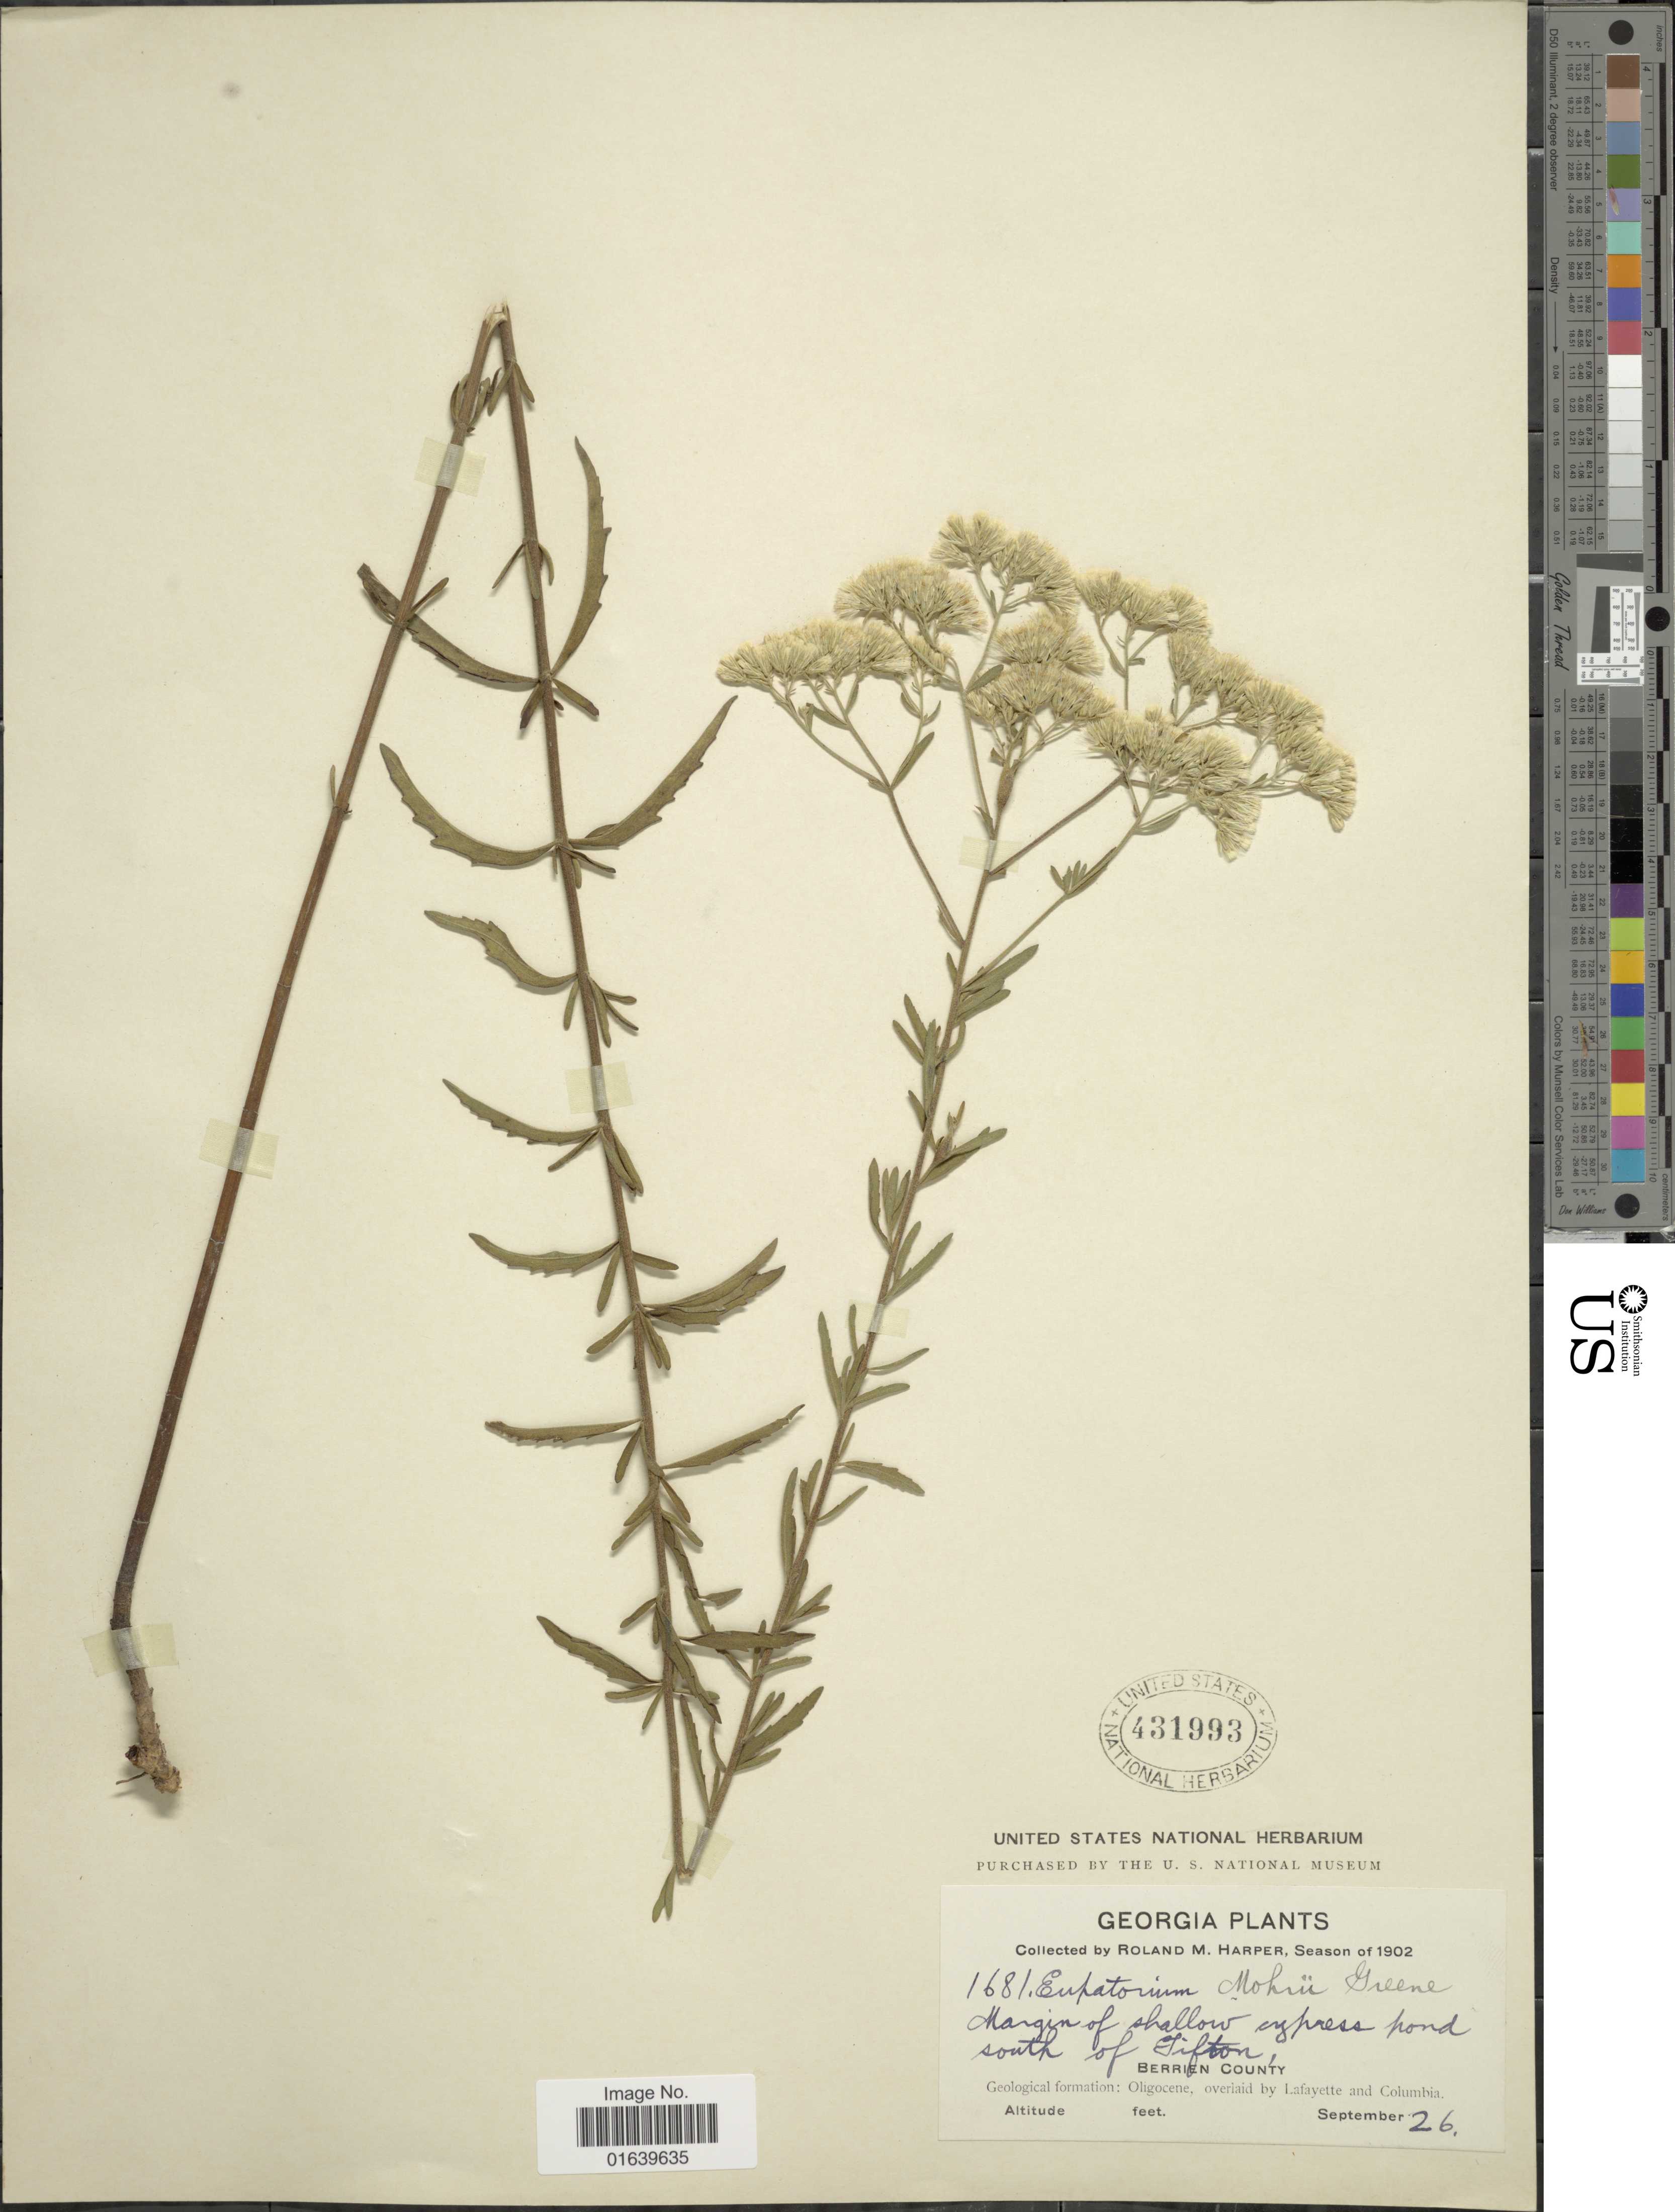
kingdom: Plantae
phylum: Tracheophyta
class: Magnoliopsida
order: Asterales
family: Asteraceae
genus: Eupatorium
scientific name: Eupatorium mohrii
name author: Greene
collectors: R. M. Harper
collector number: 1681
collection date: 1902-09-26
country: United States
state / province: Georgia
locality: Margin of shallow cypress pond South of Tifton, Berrien County, Geological formation: Oligocene, overlaid by Lafayette and Columbia [unsure placement]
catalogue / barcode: US 431993